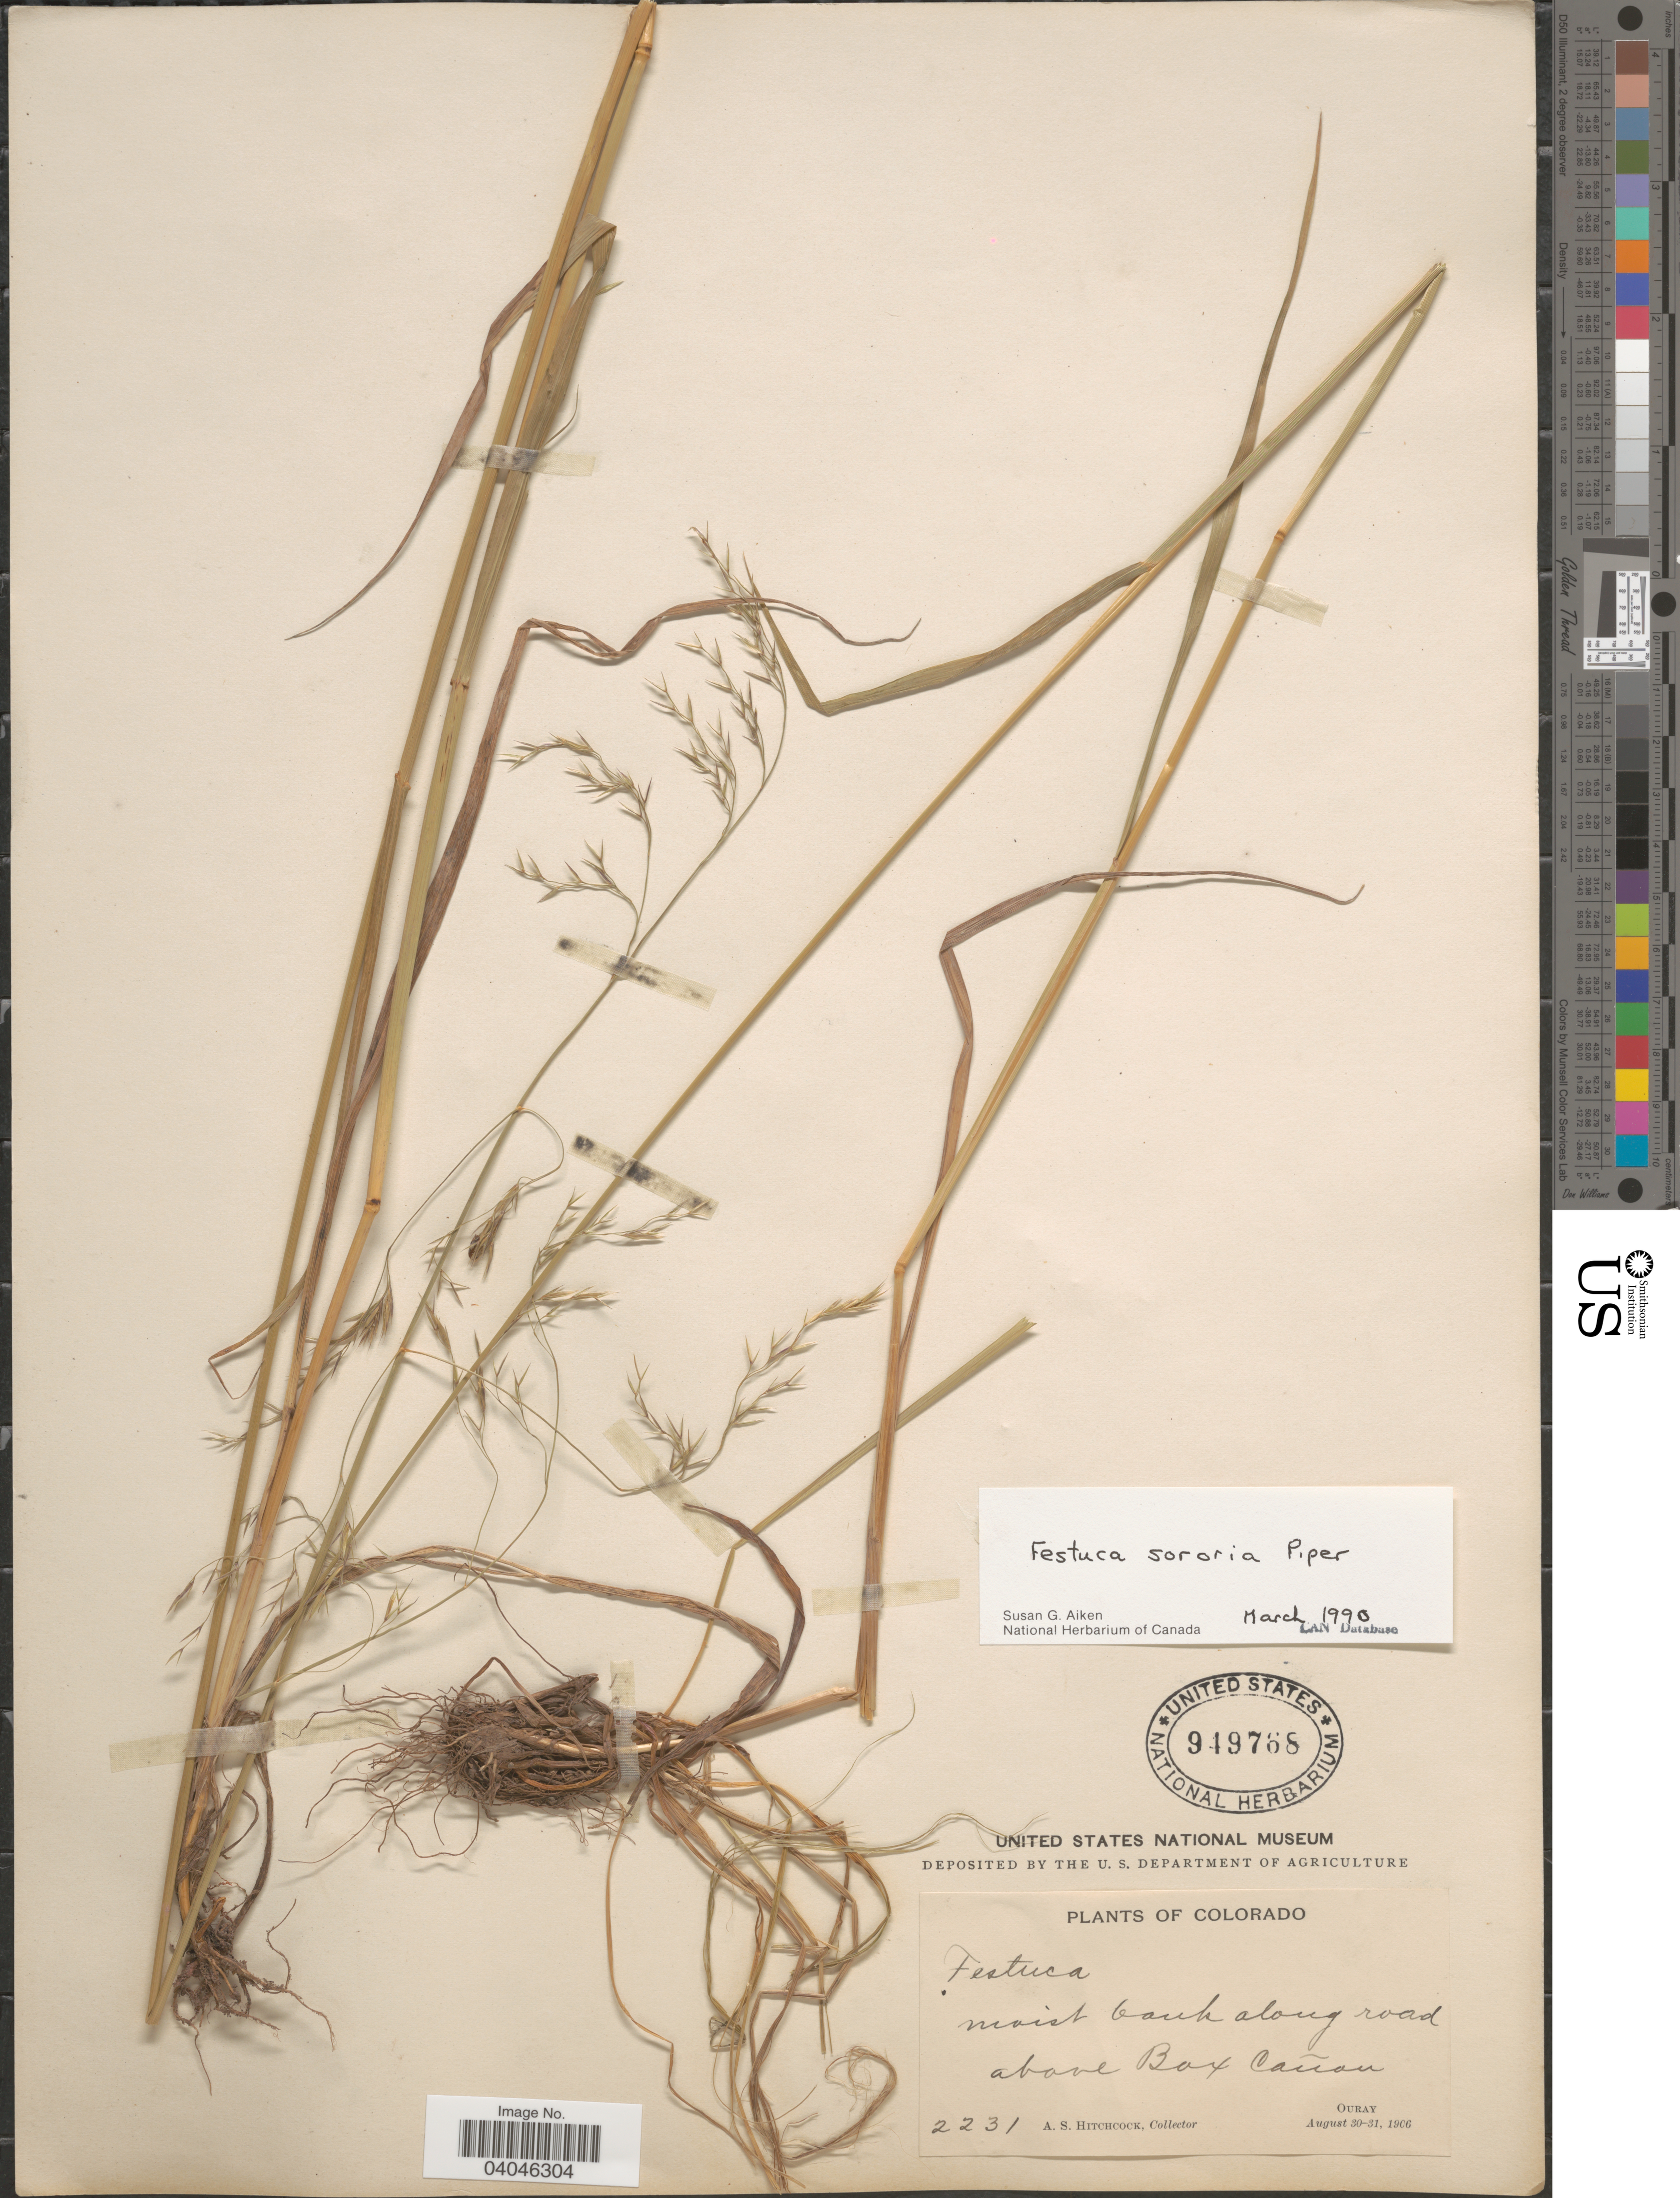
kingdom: Plantae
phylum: Tracheophyta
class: Liliopsida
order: Poales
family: Poaceae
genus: Festuca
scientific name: Festuca sororia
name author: Piper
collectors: A. S. Hitchcock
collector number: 2231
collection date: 1906-08-30/1906-08-31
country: United States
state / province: Colorado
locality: Along road above Box Cañon. Ouray.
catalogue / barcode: US 949768